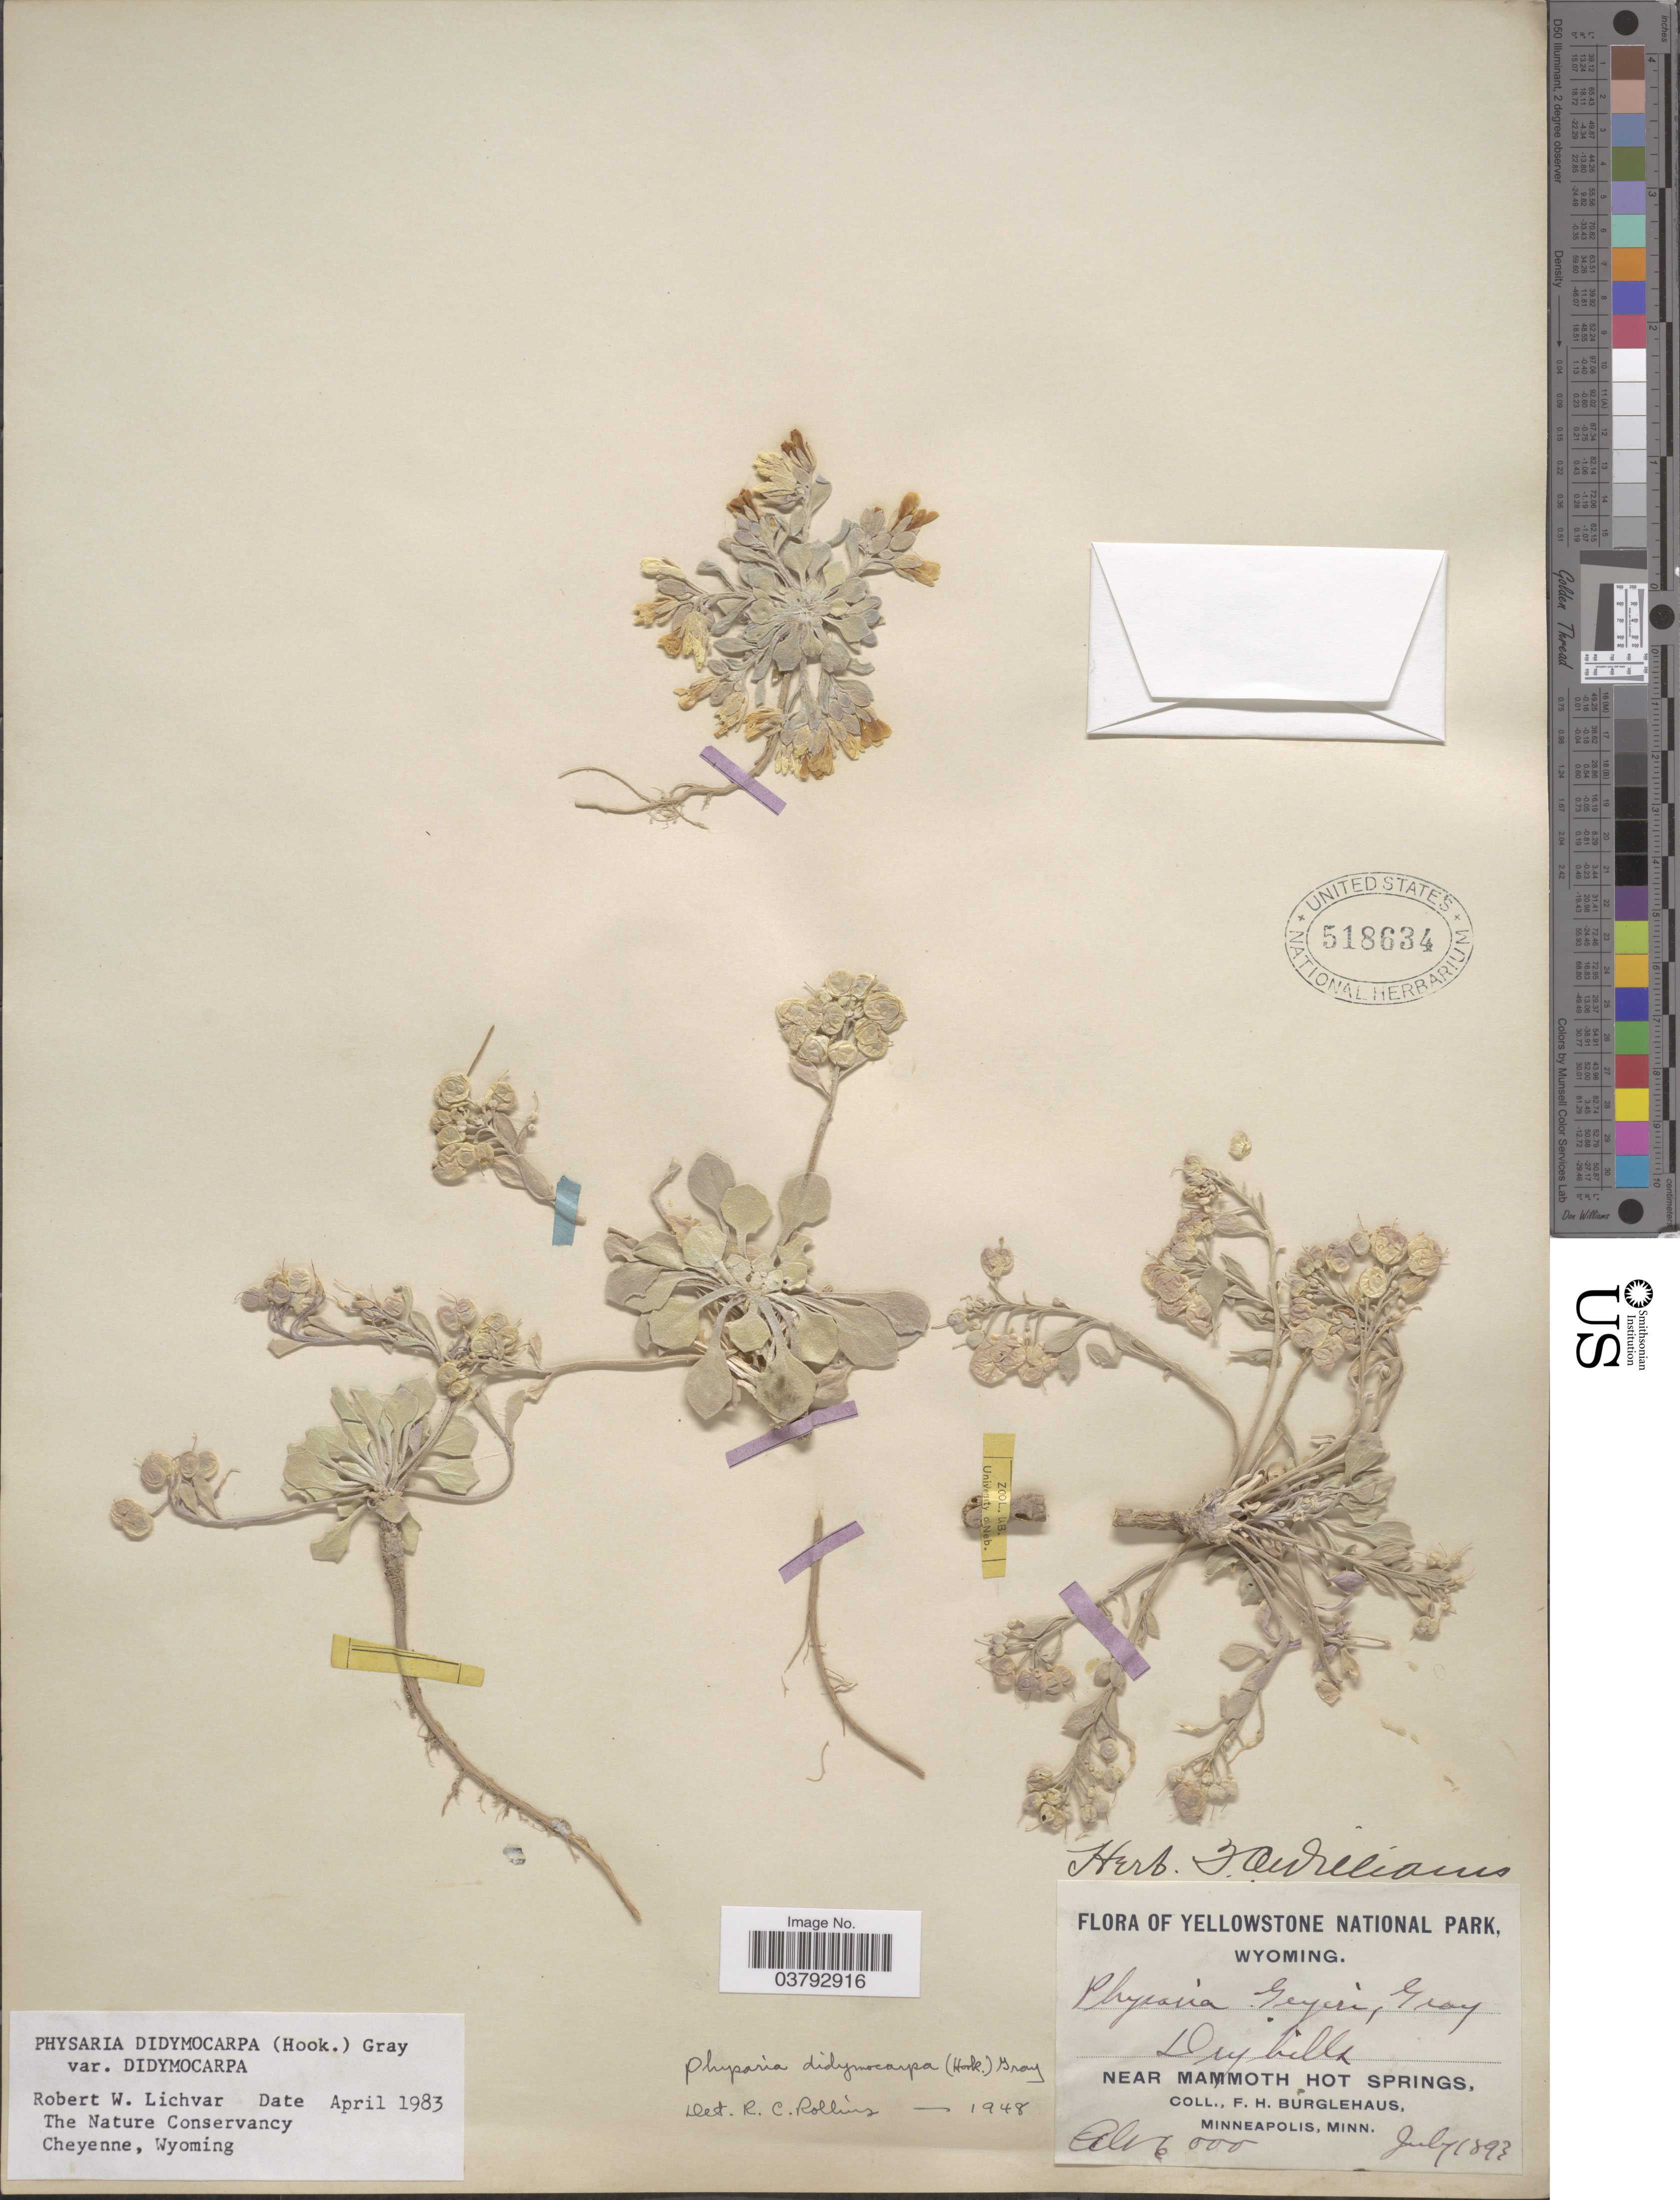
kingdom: Plantae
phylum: Tracheophyta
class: Magnoliopsida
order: Brassicales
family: Brassicaceae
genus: Physaria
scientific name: Physaria didymocarpa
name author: (Hook.) A. Gray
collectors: F. Burglehaus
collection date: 1893-07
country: United States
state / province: Wyoming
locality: Yellowstone National Park. Near Mammoth Hot Springs.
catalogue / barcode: US 518634